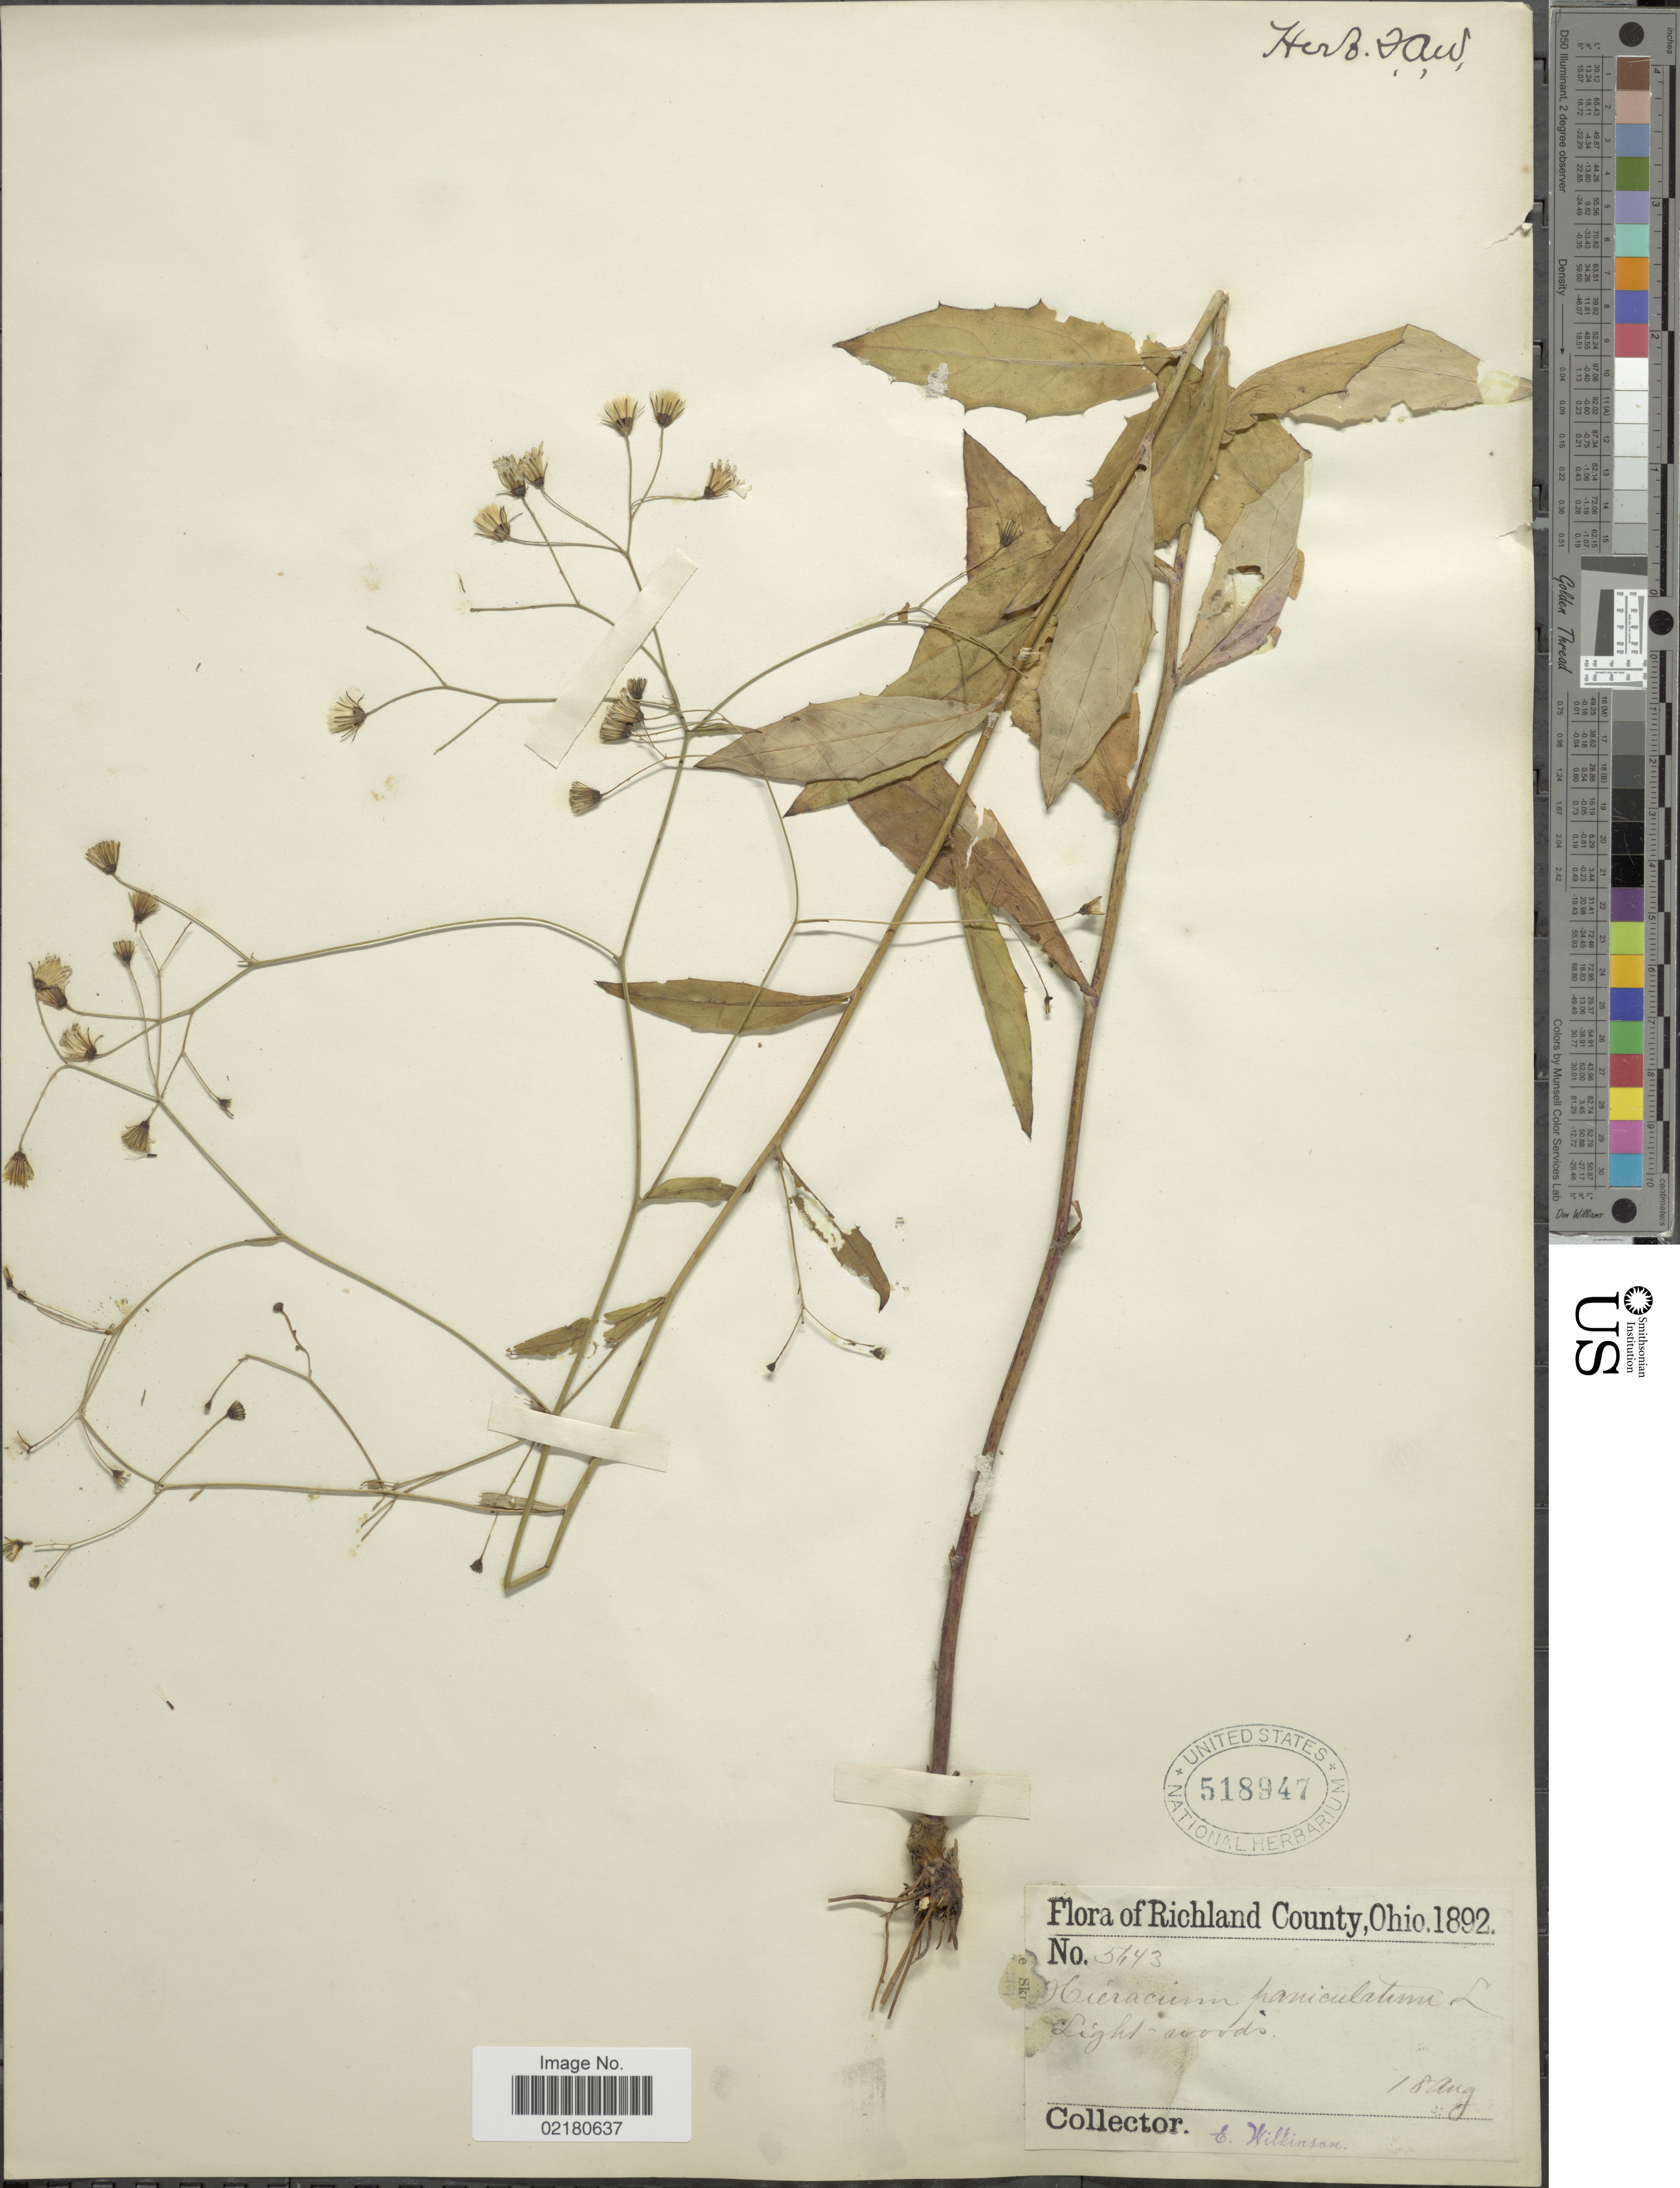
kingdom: Plantae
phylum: Tracheophyta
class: Magnoliopsida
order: Asterales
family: Asteraceae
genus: Hieracium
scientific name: Hieracium paniculatum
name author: L.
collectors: E. Wilkinson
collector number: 5443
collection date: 1892-08-18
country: United States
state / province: Ohio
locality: Richland County, Light Woods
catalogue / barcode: US 518947